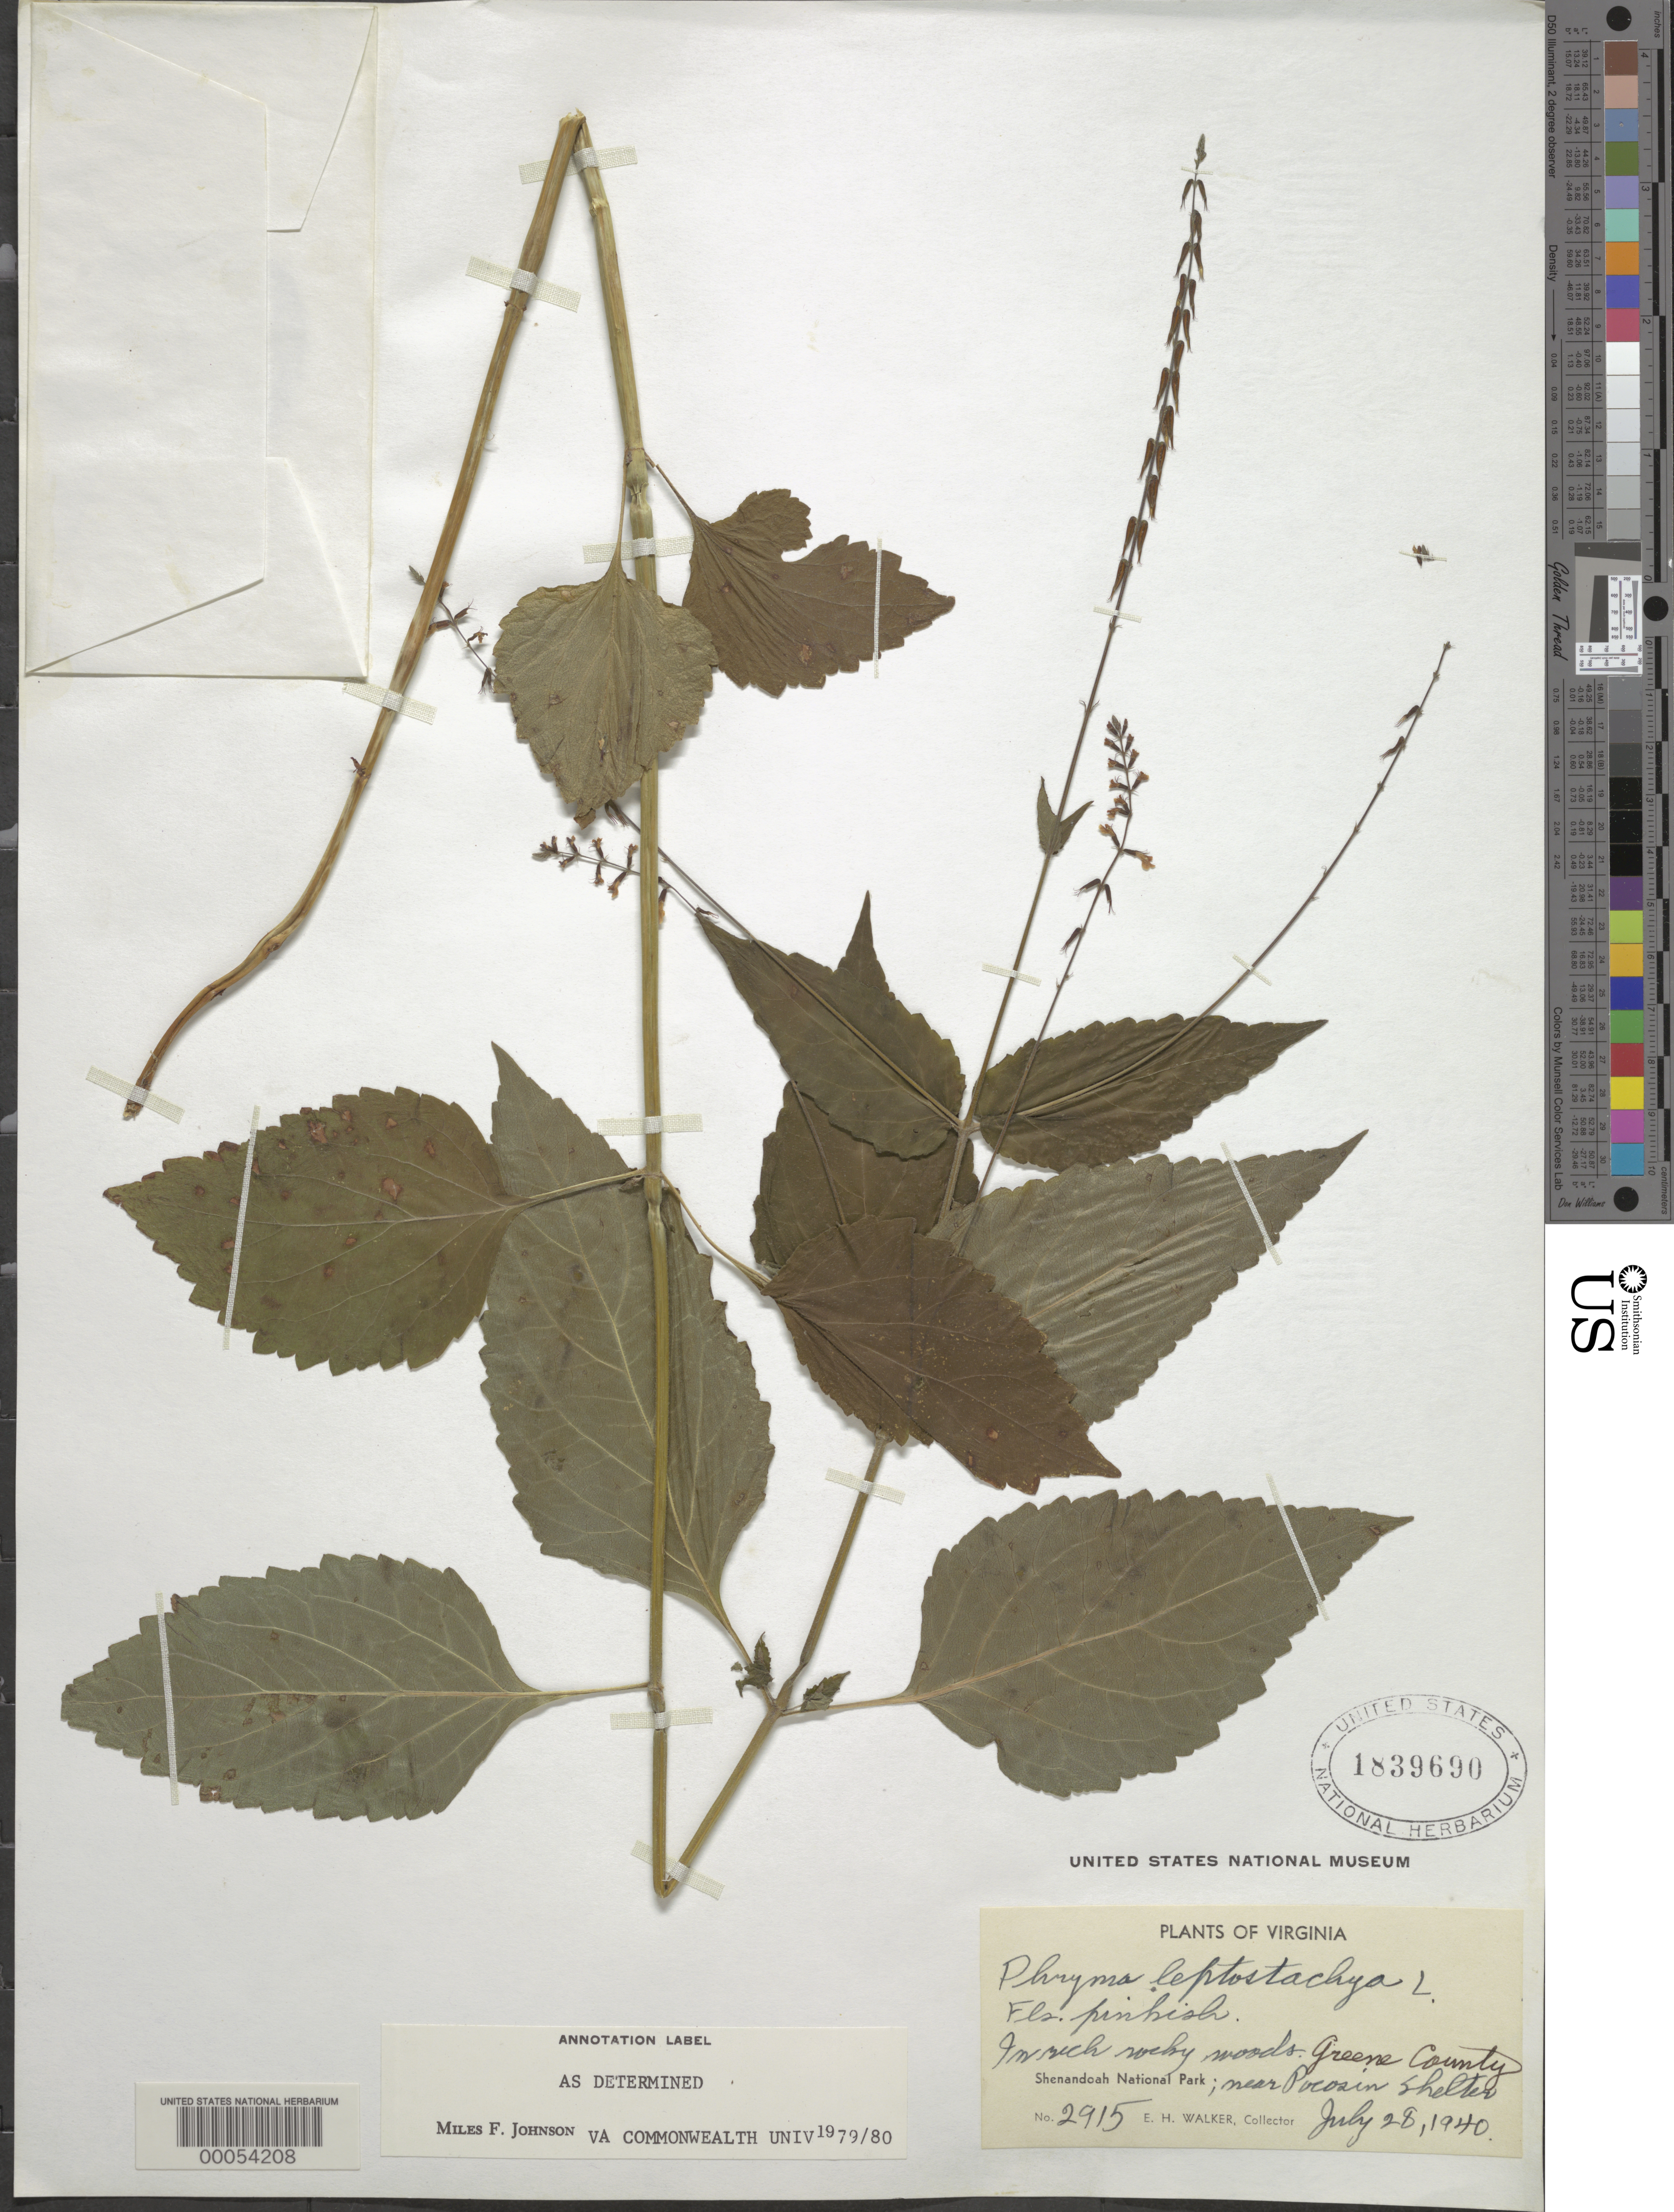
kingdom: Plantae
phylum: Tracheophyta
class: Magnoliopsida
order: Lamiales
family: Phrymaceae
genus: Phryma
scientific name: Phryma leptostachya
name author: L.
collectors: E. H. Walker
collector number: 2915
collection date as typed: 28 Jul 1940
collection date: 1940-07-28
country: United States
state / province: Virginia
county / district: Greene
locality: Near pocosin shelter, shenandoah national park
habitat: In rich rocky woods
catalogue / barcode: US 1839690